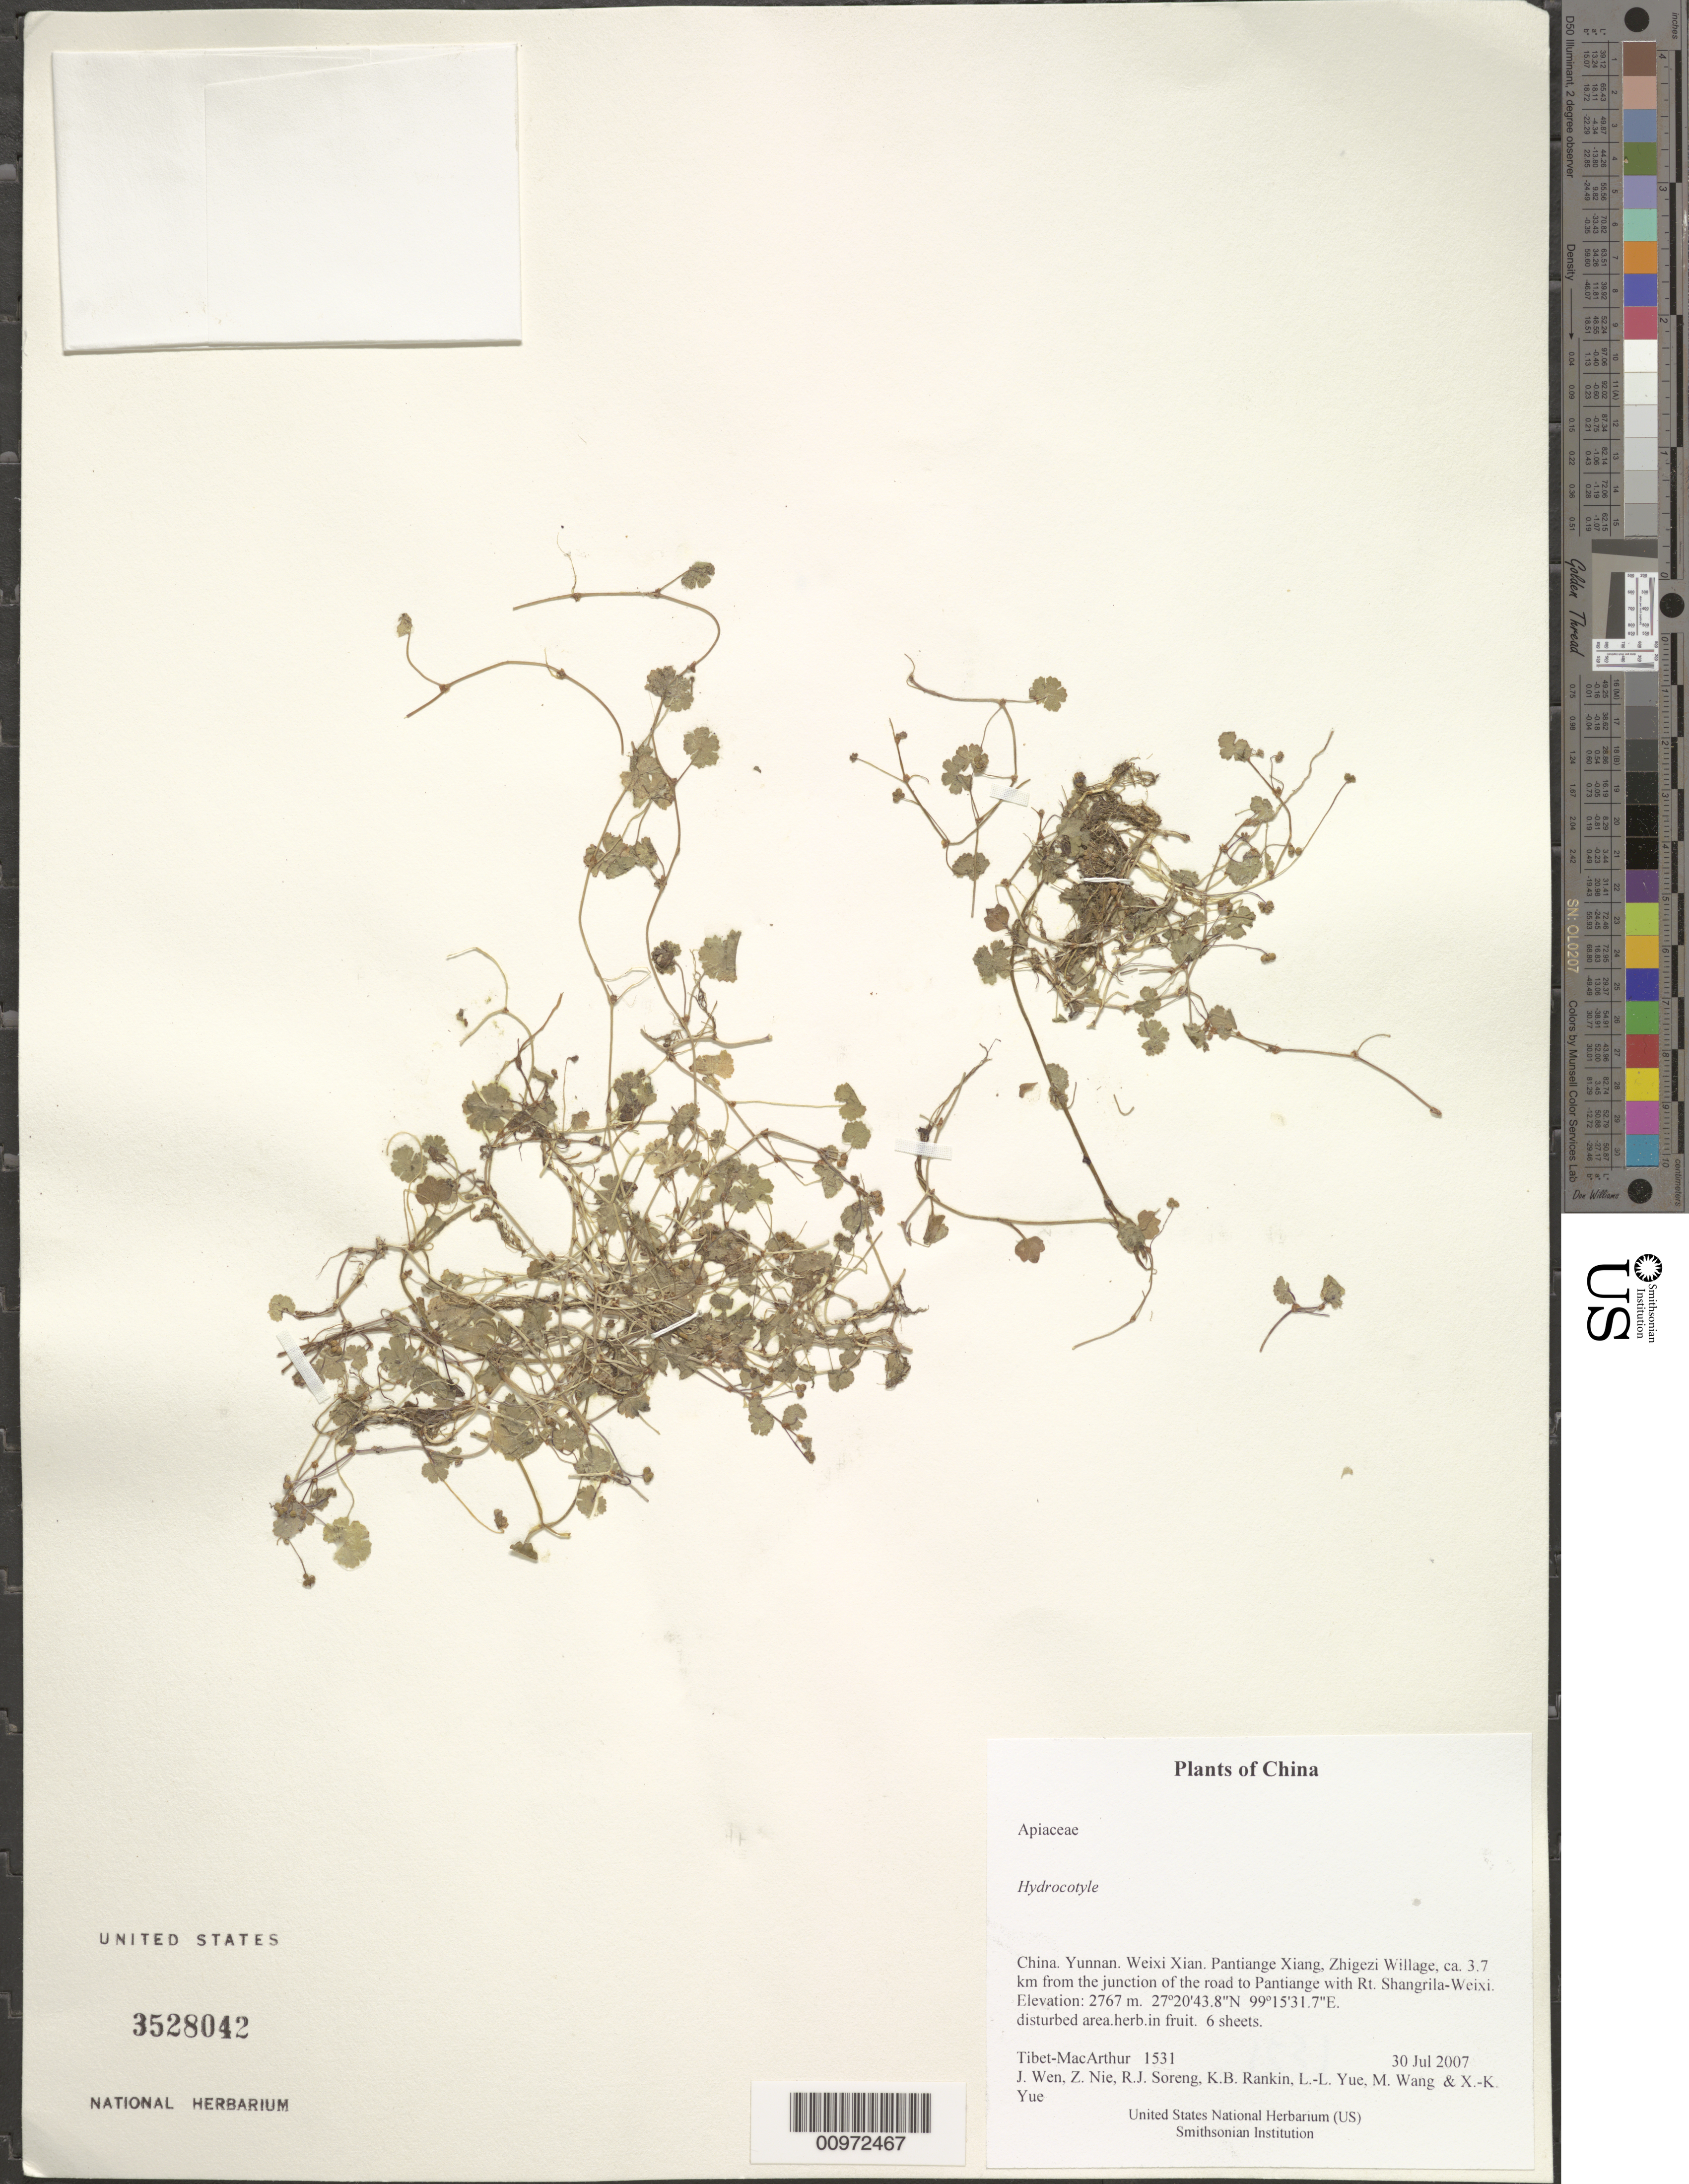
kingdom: Plantae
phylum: Tracheophyta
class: Magnoliopsida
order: Apiales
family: Araliaceae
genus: Hydrocotyle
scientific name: Hydrocotyle sp.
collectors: Tibet-MacArthur, J. Wen, Z. Nie, R. J. Soreng, K. Rankin, L. Yue, M. Wang & X. Yue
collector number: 1531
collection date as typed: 30 Jul 2007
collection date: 2007-07-30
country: China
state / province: Yunnan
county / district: Weixi Xian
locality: Pantiange Xiang, Zhigezi Willage, ca. 3.7 km from the junction of the road to Pantiange with Rt. Shangrila-Weixi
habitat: disturbed area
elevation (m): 2767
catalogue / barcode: US 3528042